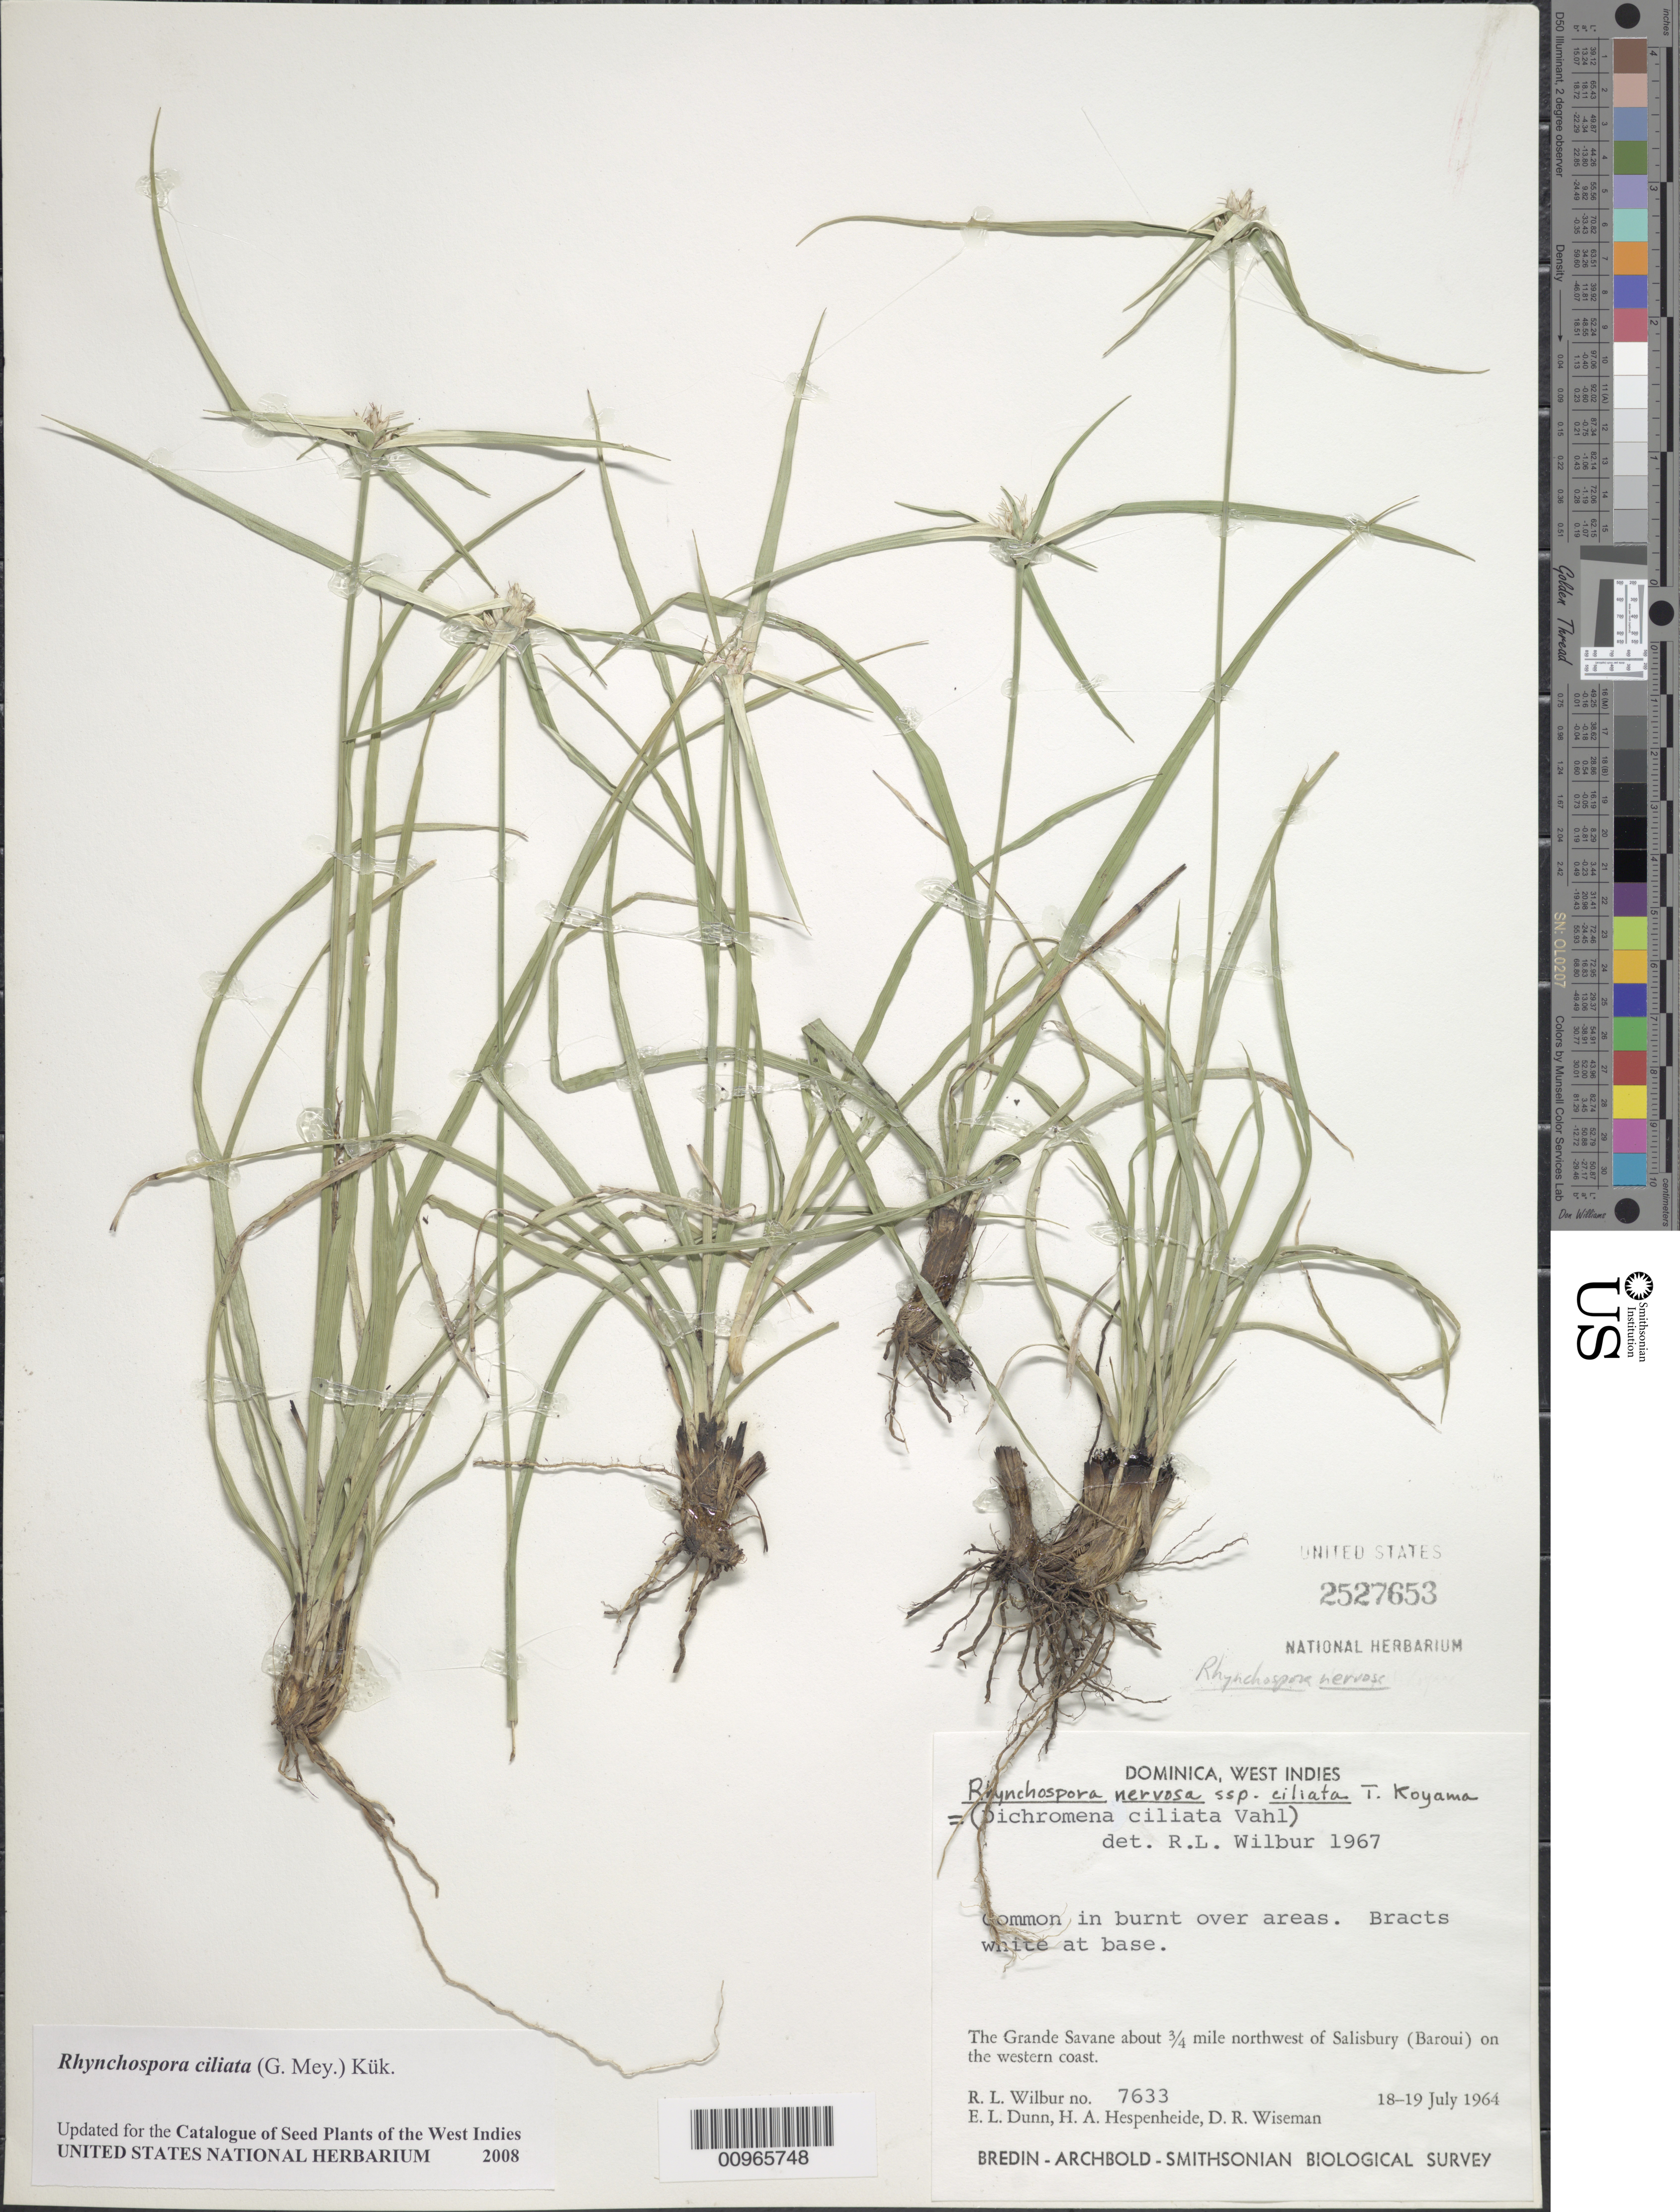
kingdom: Plantae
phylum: Tracheophyta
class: Liliopsida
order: Poales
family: Cyperaceae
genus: Rhynchospora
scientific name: Rhynchospora ciliata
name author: (G. Mey.) Kük.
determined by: Strong, M. T., (US), Smithsonian Institution - National Museum of Natural History (UNITED STATES)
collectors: R. L. Wilbur, E. Dunn, H. A. Hespenheide & D. R. Wiseman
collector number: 7633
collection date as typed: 18 Jul 1964 to 19 Jul 1964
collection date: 1964-07-18/1964-07-19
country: Dominica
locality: The Grande Savane about 3/4 miles northwest of Salisbury (Baroui) on the western coast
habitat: In burnt over areas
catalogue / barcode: US 2527653